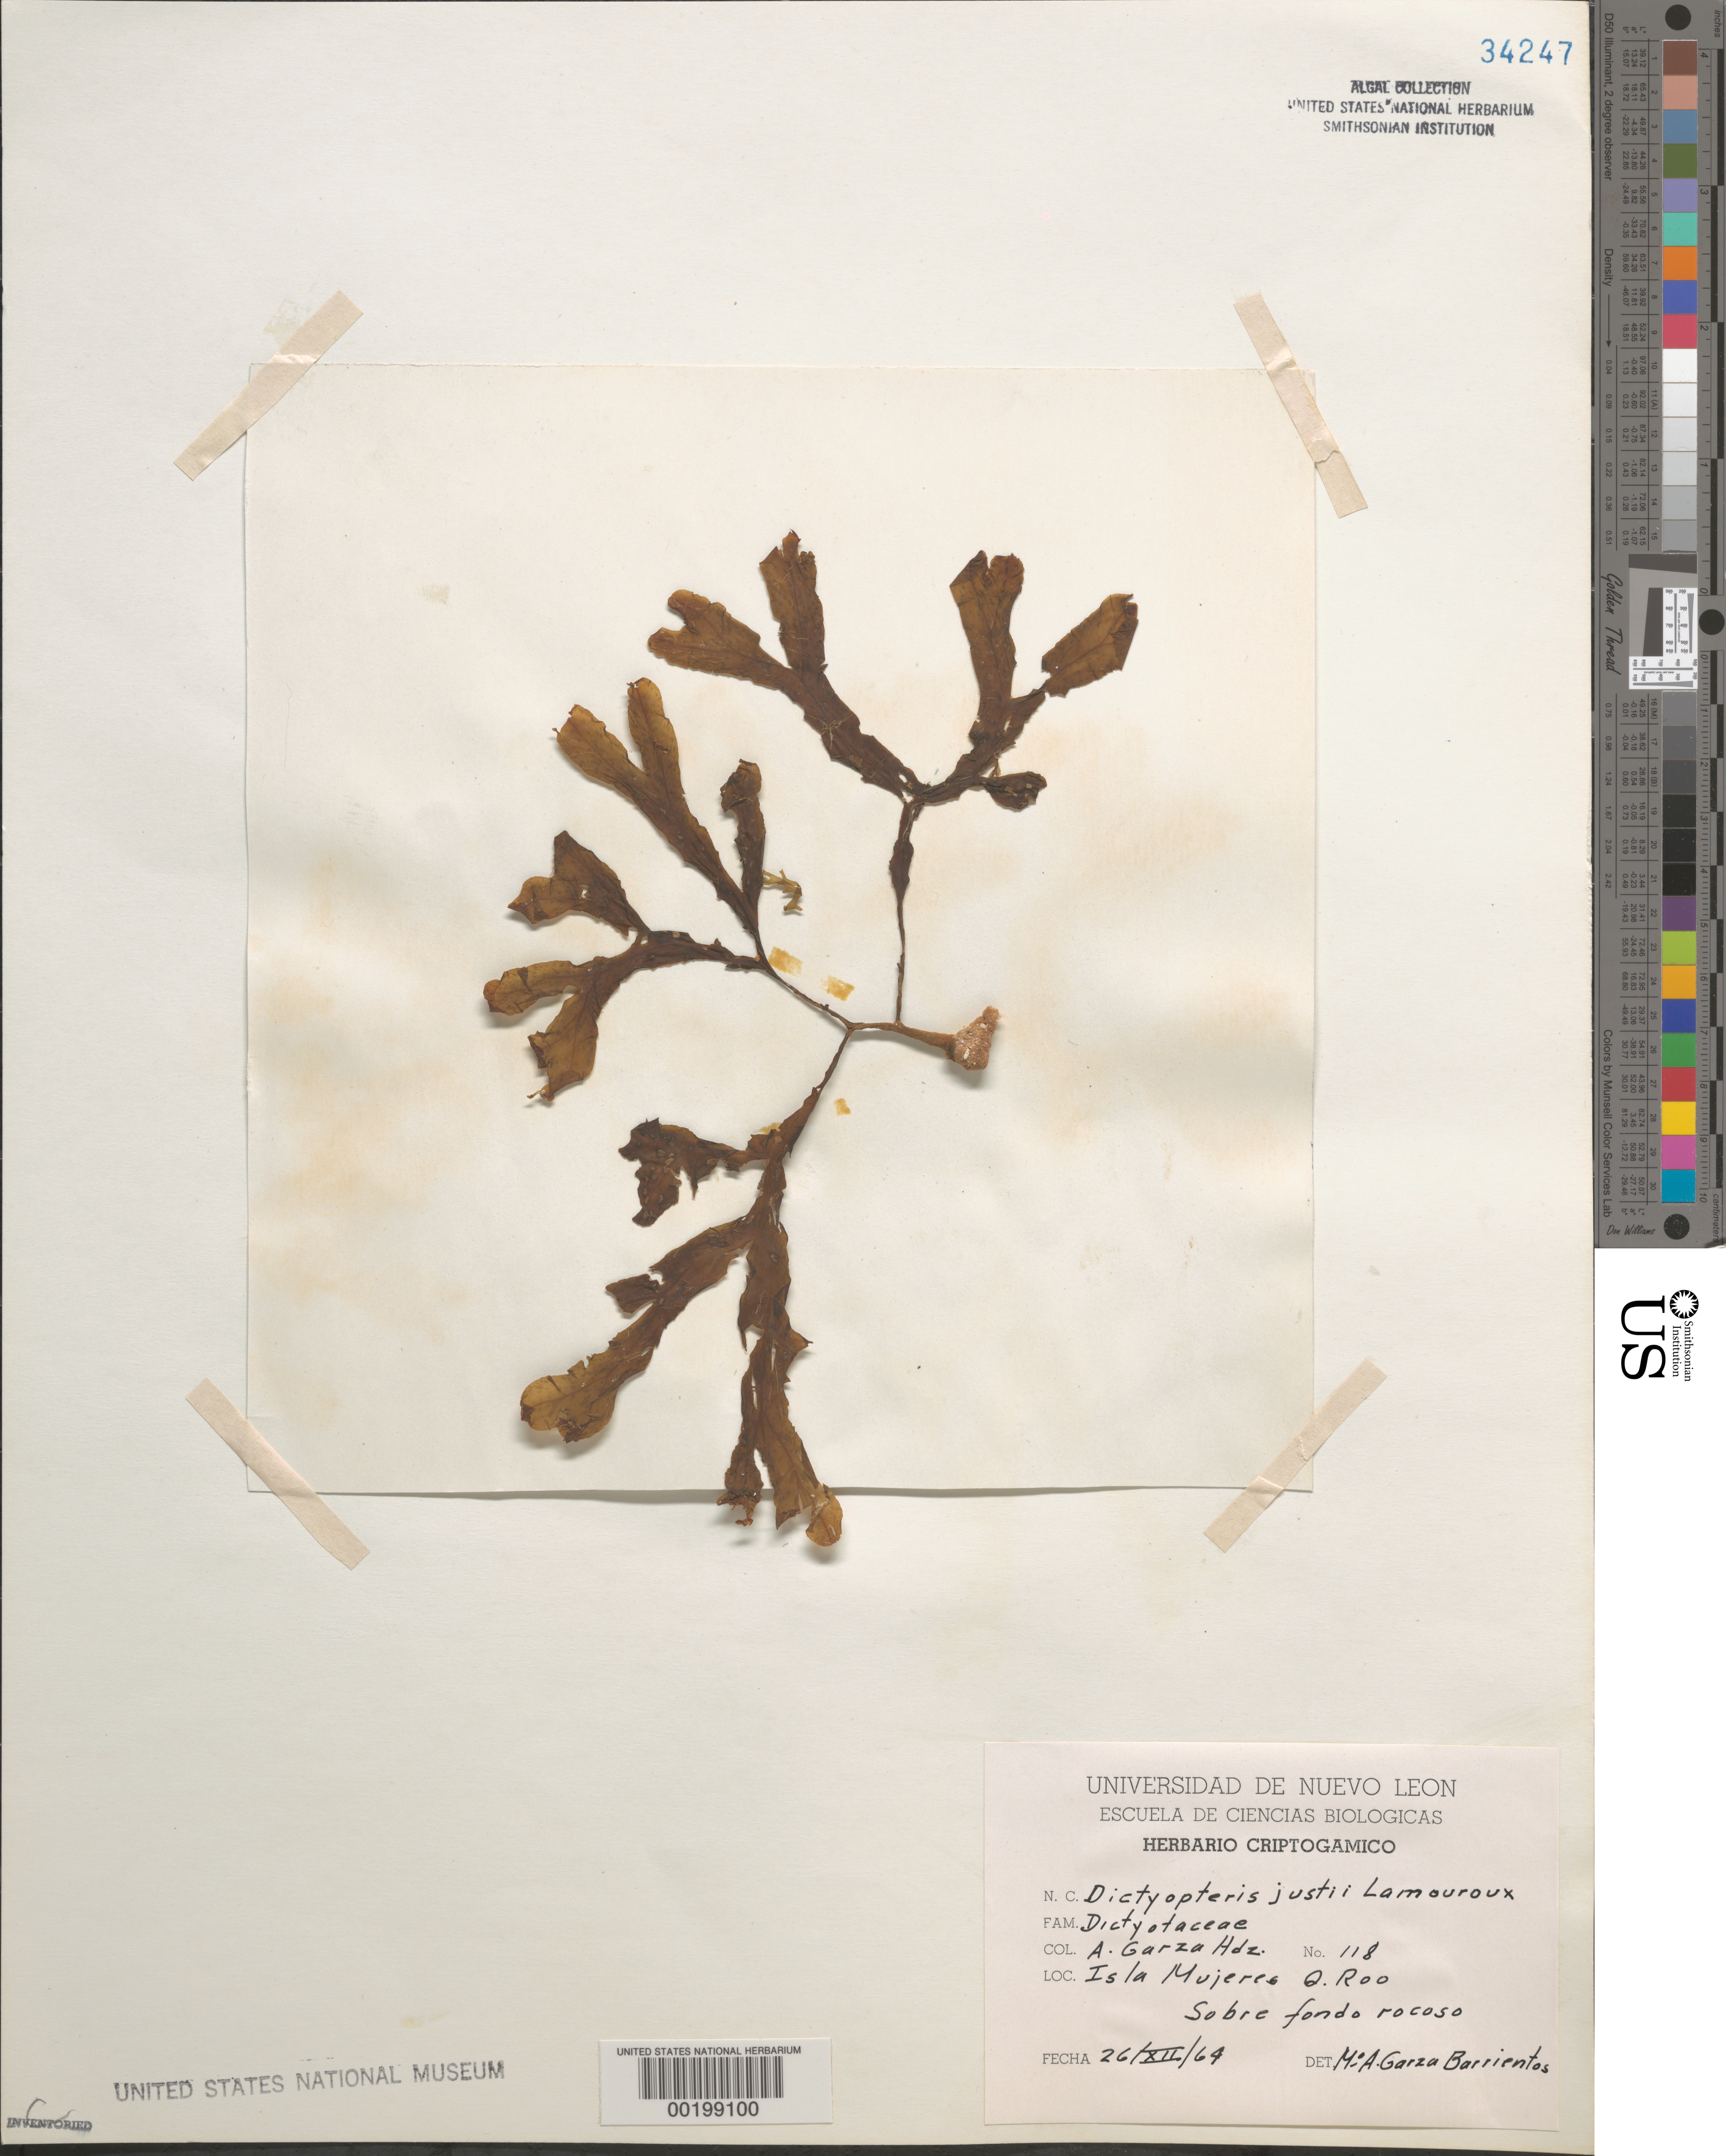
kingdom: Chromista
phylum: Ochrophyta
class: Phaeophyceae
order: Dictyotales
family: Dictyotaceae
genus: Dictyopteris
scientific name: Dictyopteris justii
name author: J.V.Lamouroux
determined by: Garza Barrientos, M. A.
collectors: A. Garza Hernandez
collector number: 118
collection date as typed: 26 Dec 1964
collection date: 1964-12-26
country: Mexico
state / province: Quintana Roo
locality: Isla mujeres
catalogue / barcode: US 34247